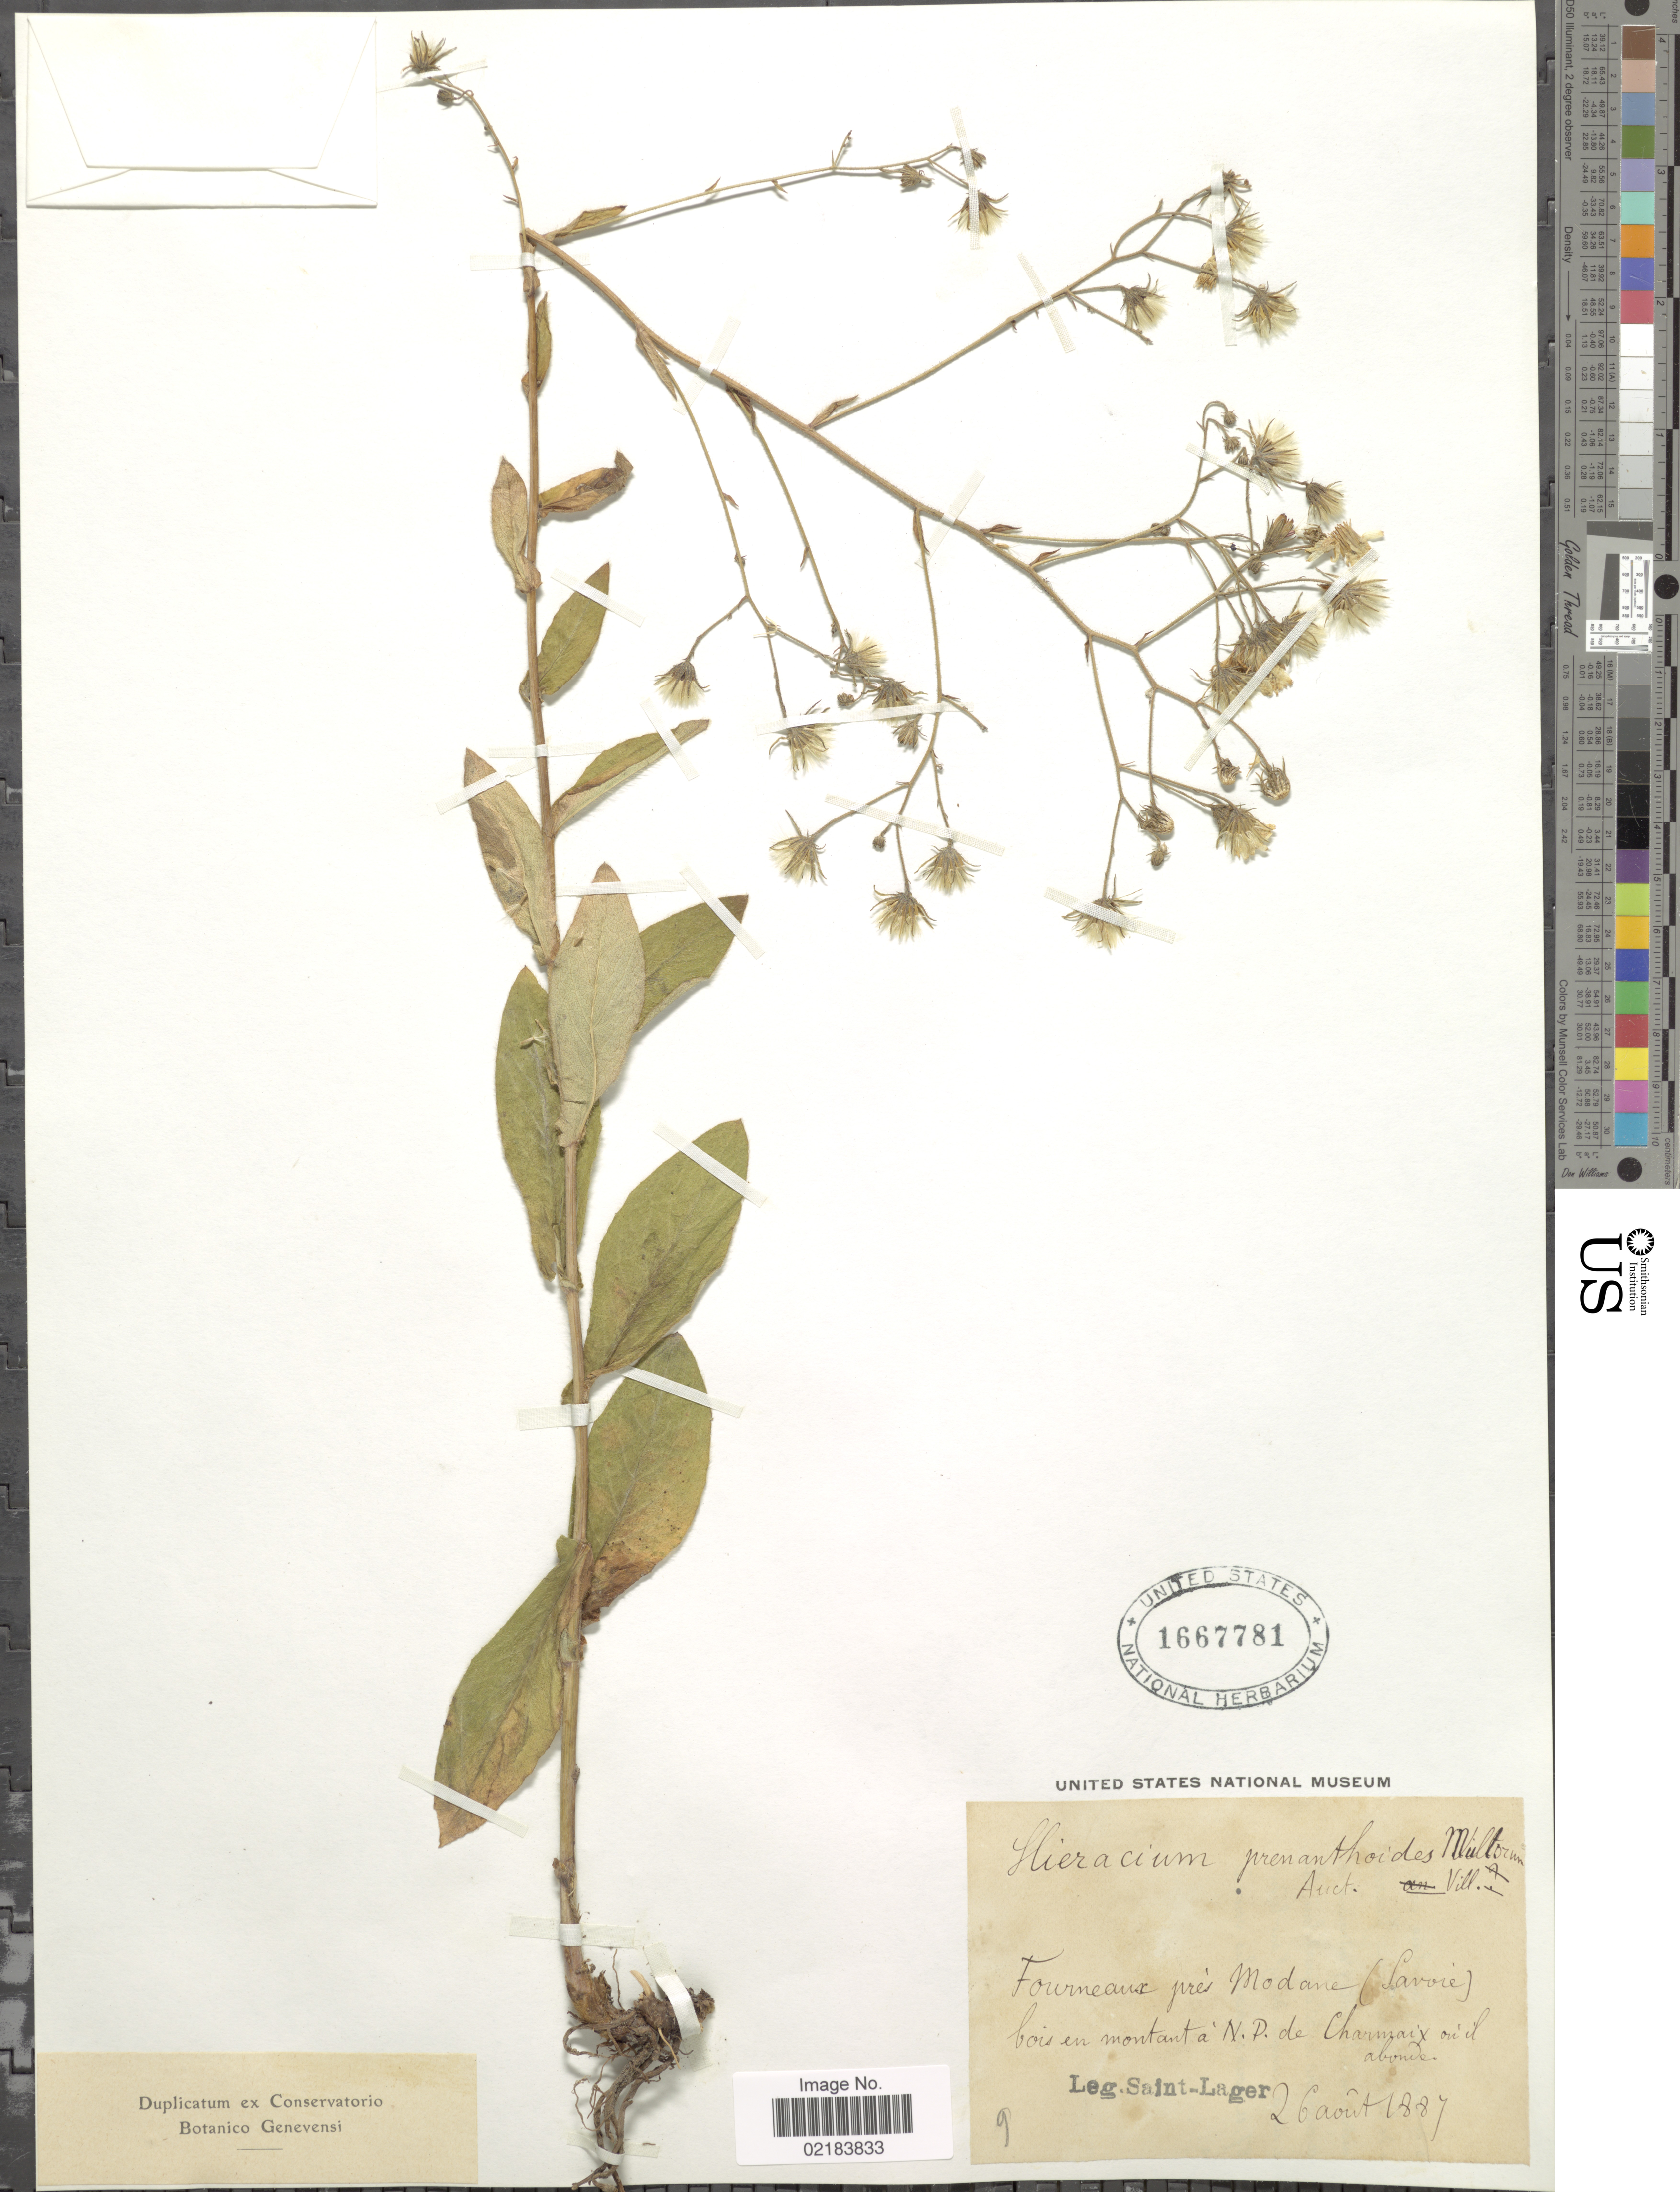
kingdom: Plantae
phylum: Tracheophyta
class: Magnoliopsida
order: Asterales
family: Asteraceae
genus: Hieracium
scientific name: Hieracium prenanthoides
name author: Vill.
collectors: Saint-Lager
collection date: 1887-08-26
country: France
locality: Fourneaux pres Modane (Savoie) bois en montant a N.P. de Charmaix ou il about [interpreted]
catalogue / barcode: US 1667781